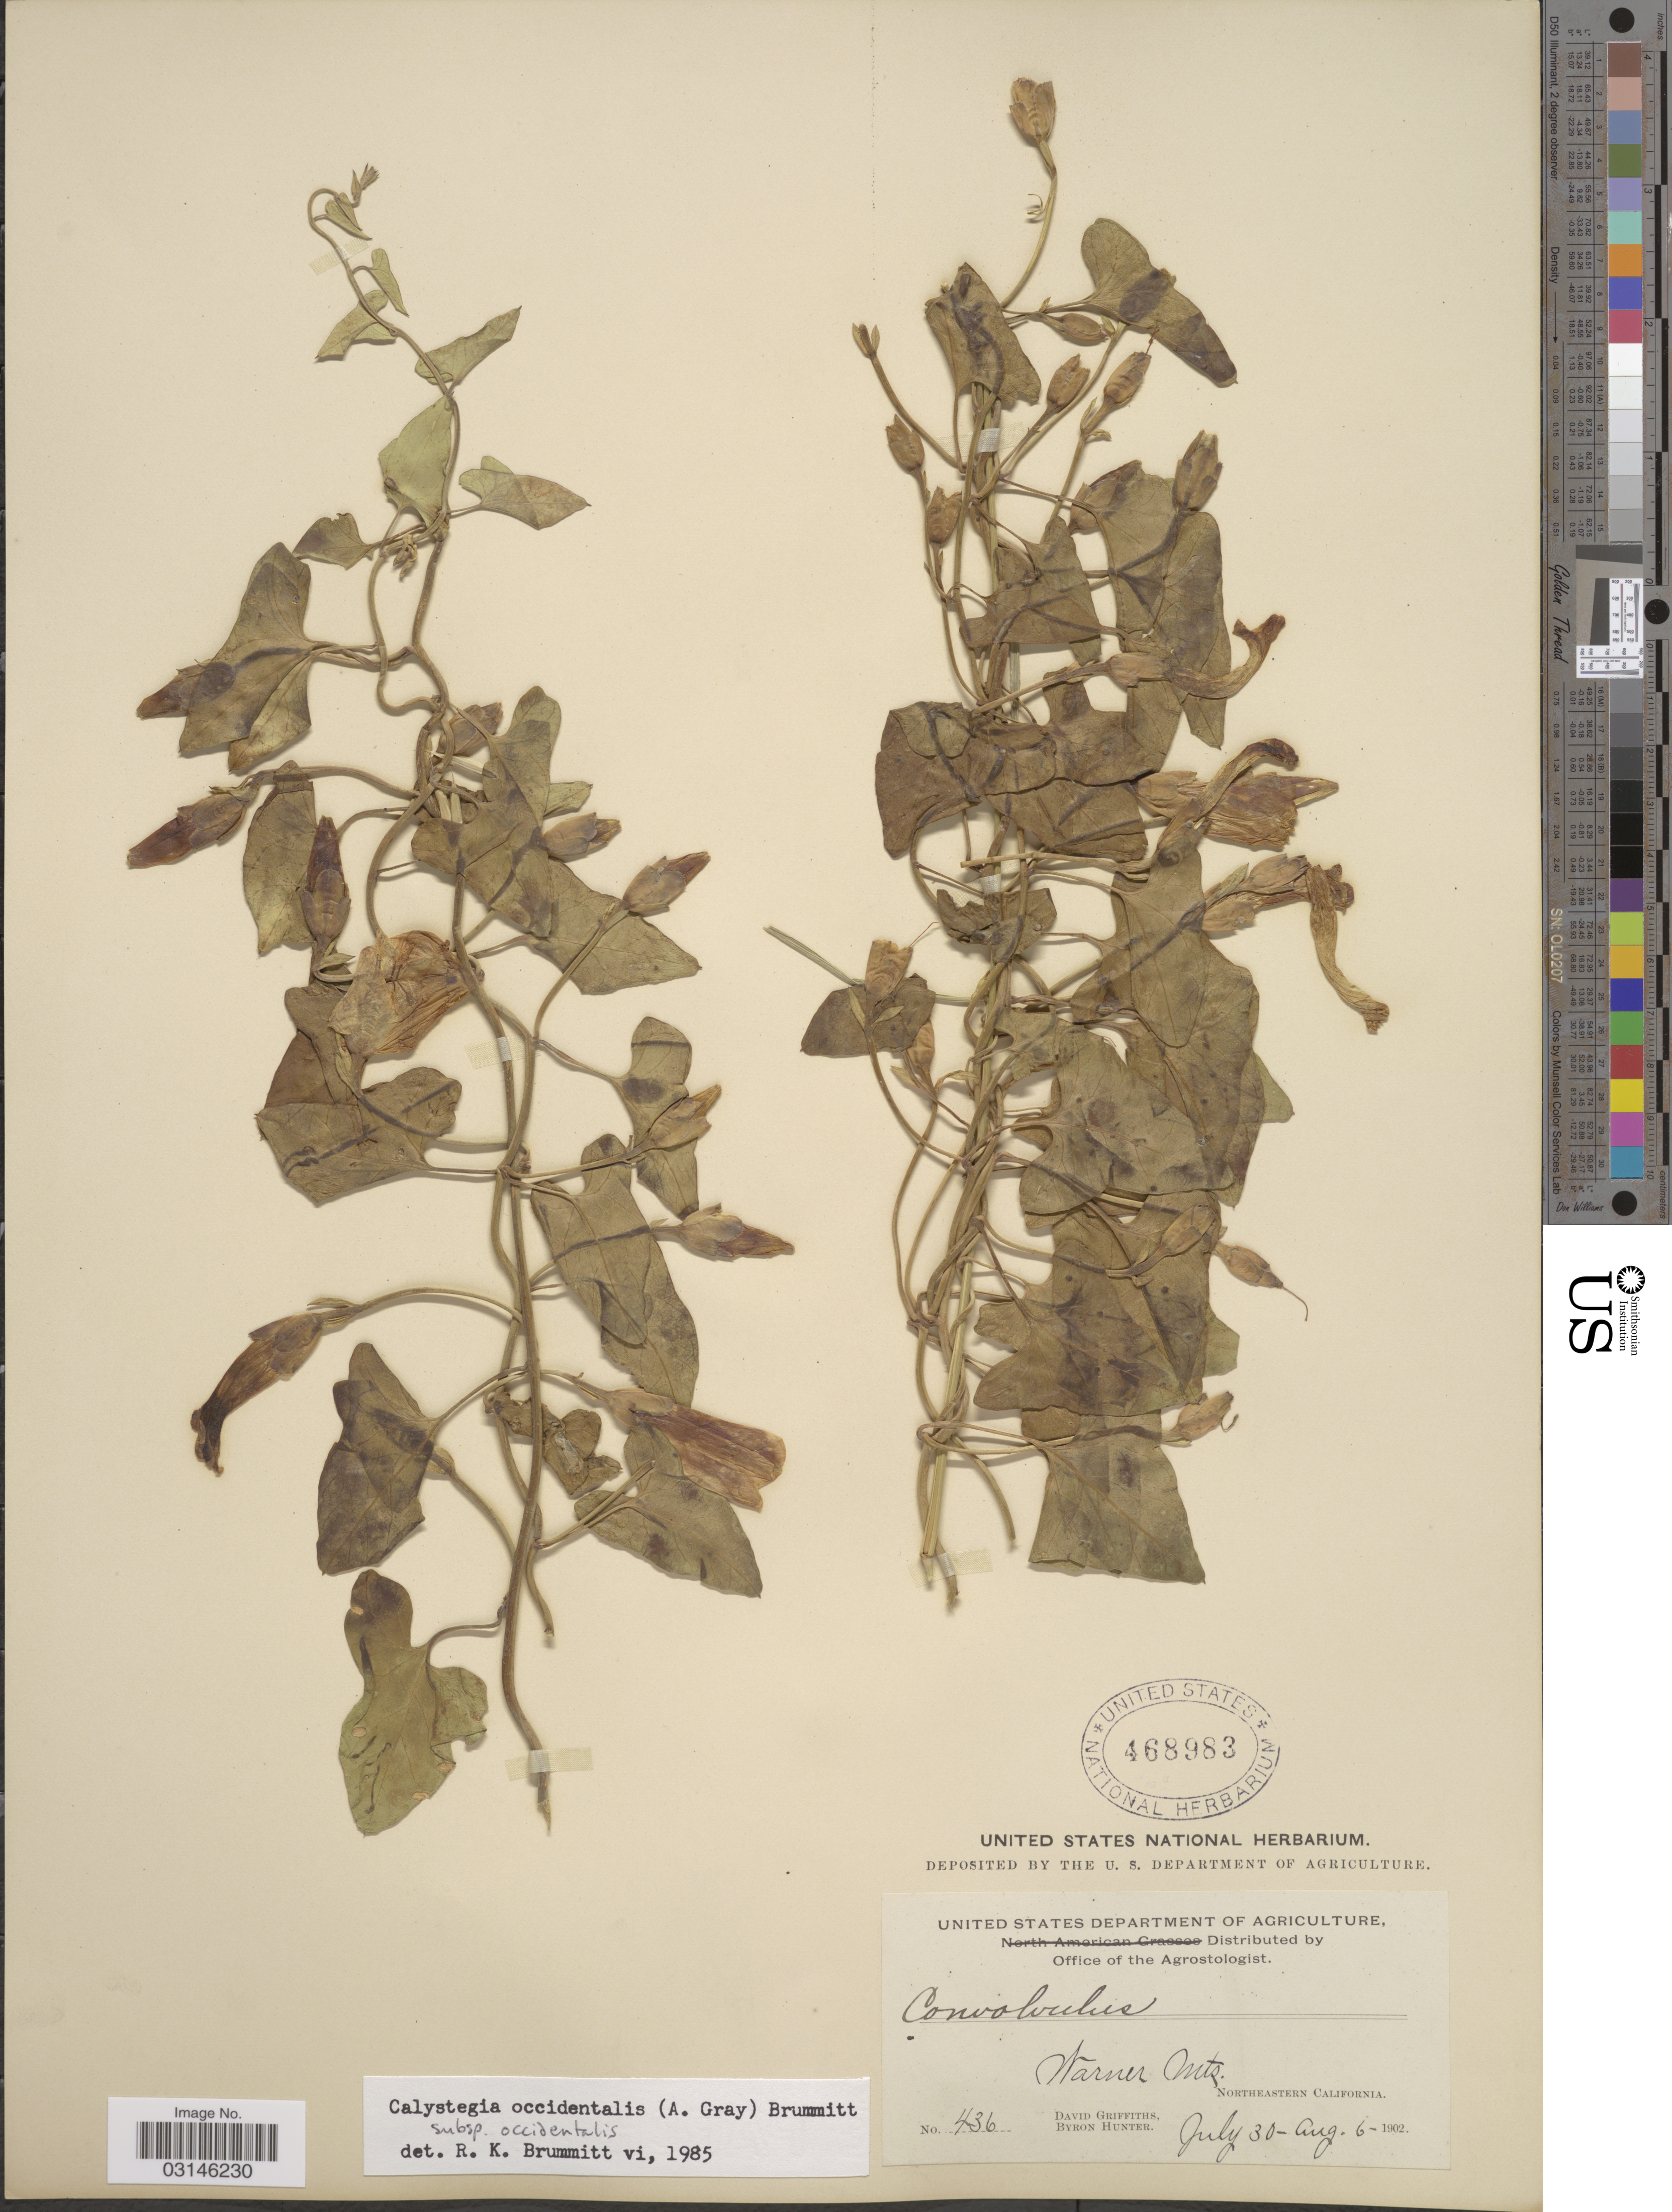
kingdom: Plantae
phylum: Tracheophyta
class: Magnoliopsida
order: Solanales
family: Convolvulaceae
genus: Calystegia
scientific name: Calystegia occidentalis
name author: (A. Gray) Brummitt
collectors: D. Griffiths & B. Hunter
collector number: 436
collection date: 1902-07-30/1902-08-06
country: United States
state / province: California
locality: Warner Mts., Northeastern California.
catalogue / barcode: US 468983